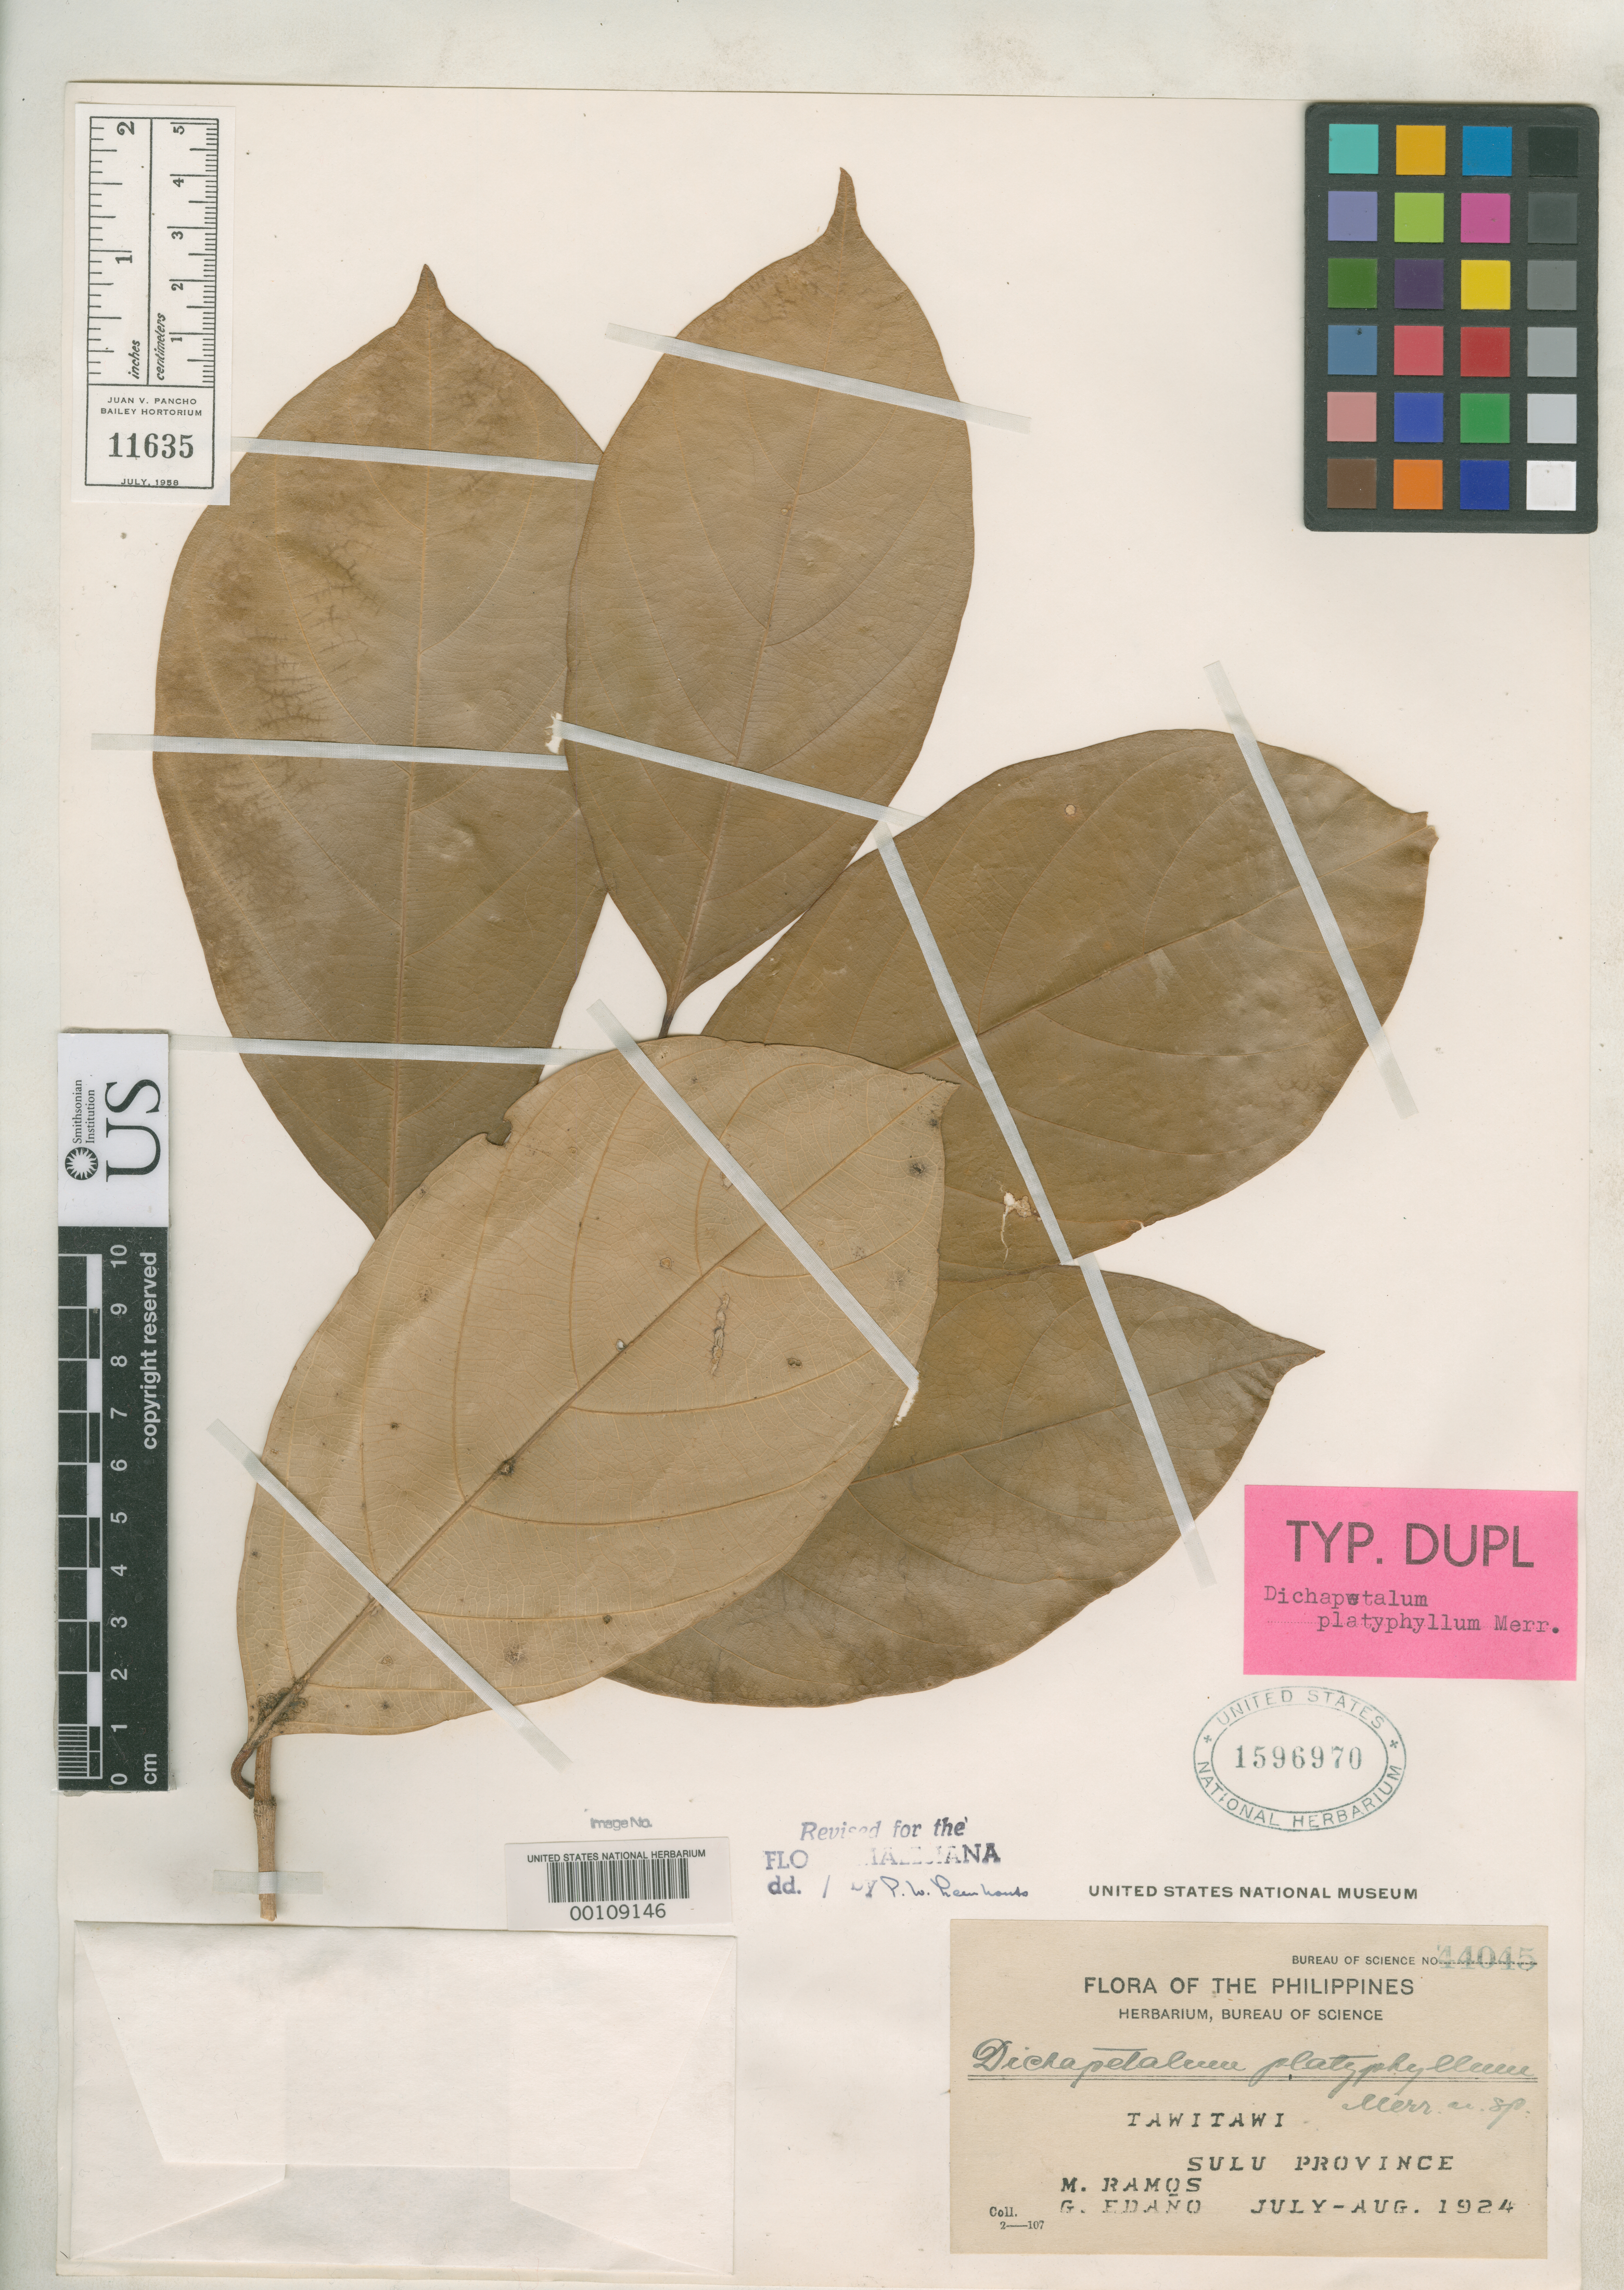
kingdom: Plantae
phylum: Tracheophyta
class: Magnoliopsida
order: Malpighiales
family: Dichapetalaceae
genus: Dichapetalum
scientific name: Dichapetalum platyphyllum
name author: Merr.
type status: Isotype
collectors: M. Ramos & G. E. Edaño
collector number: Bur. Sci. 44045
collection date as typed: Jul 1924 to -- Aug 1924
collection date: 1924-07/1924-08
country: Philippines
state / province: Muslim Mindanao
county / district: Sulu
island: Tawitawi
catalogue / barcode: US 1596970